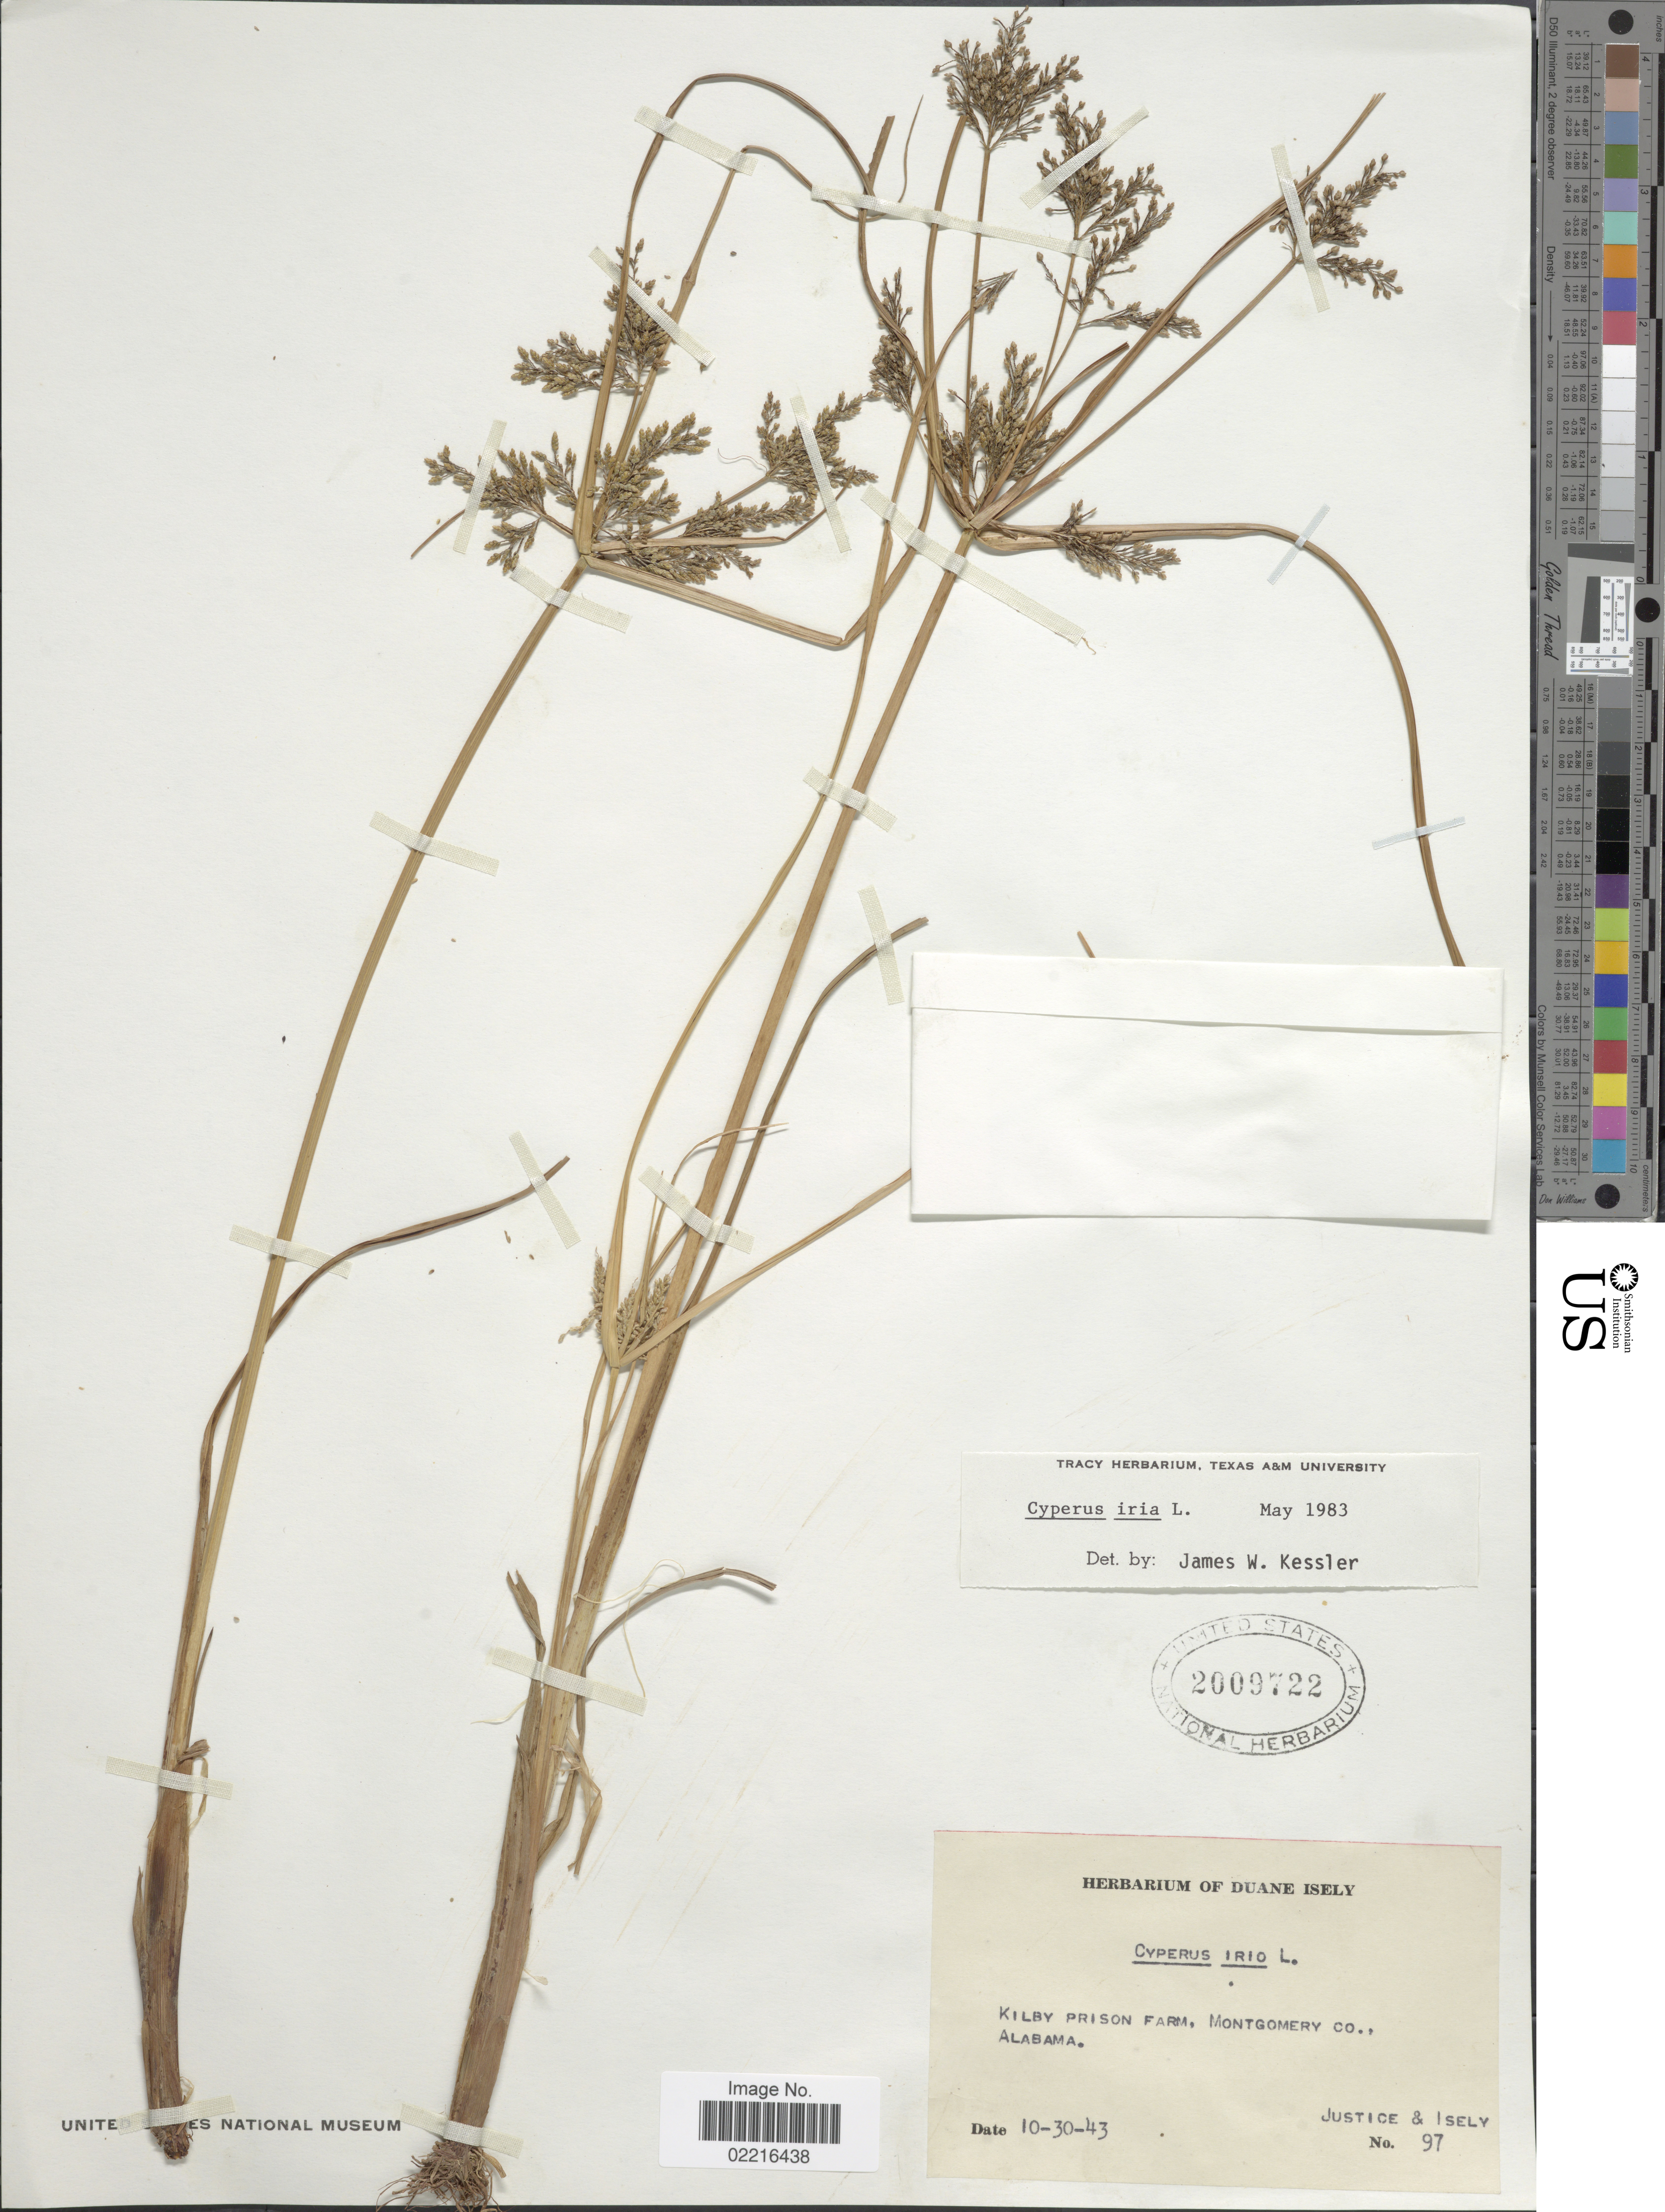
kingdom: Plantae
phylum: Tracheophyta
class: Liliopsida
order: Poales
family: Cyperaceae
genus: Cyperus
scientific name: Cyperus iria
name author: L.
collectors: Justice & Isely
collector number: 97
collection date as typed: Transcribed d/m/y: 30/10/43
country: United States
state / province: Alabama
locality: Kilby Prison Farm, Montgomery Co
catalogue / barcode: US 2009722